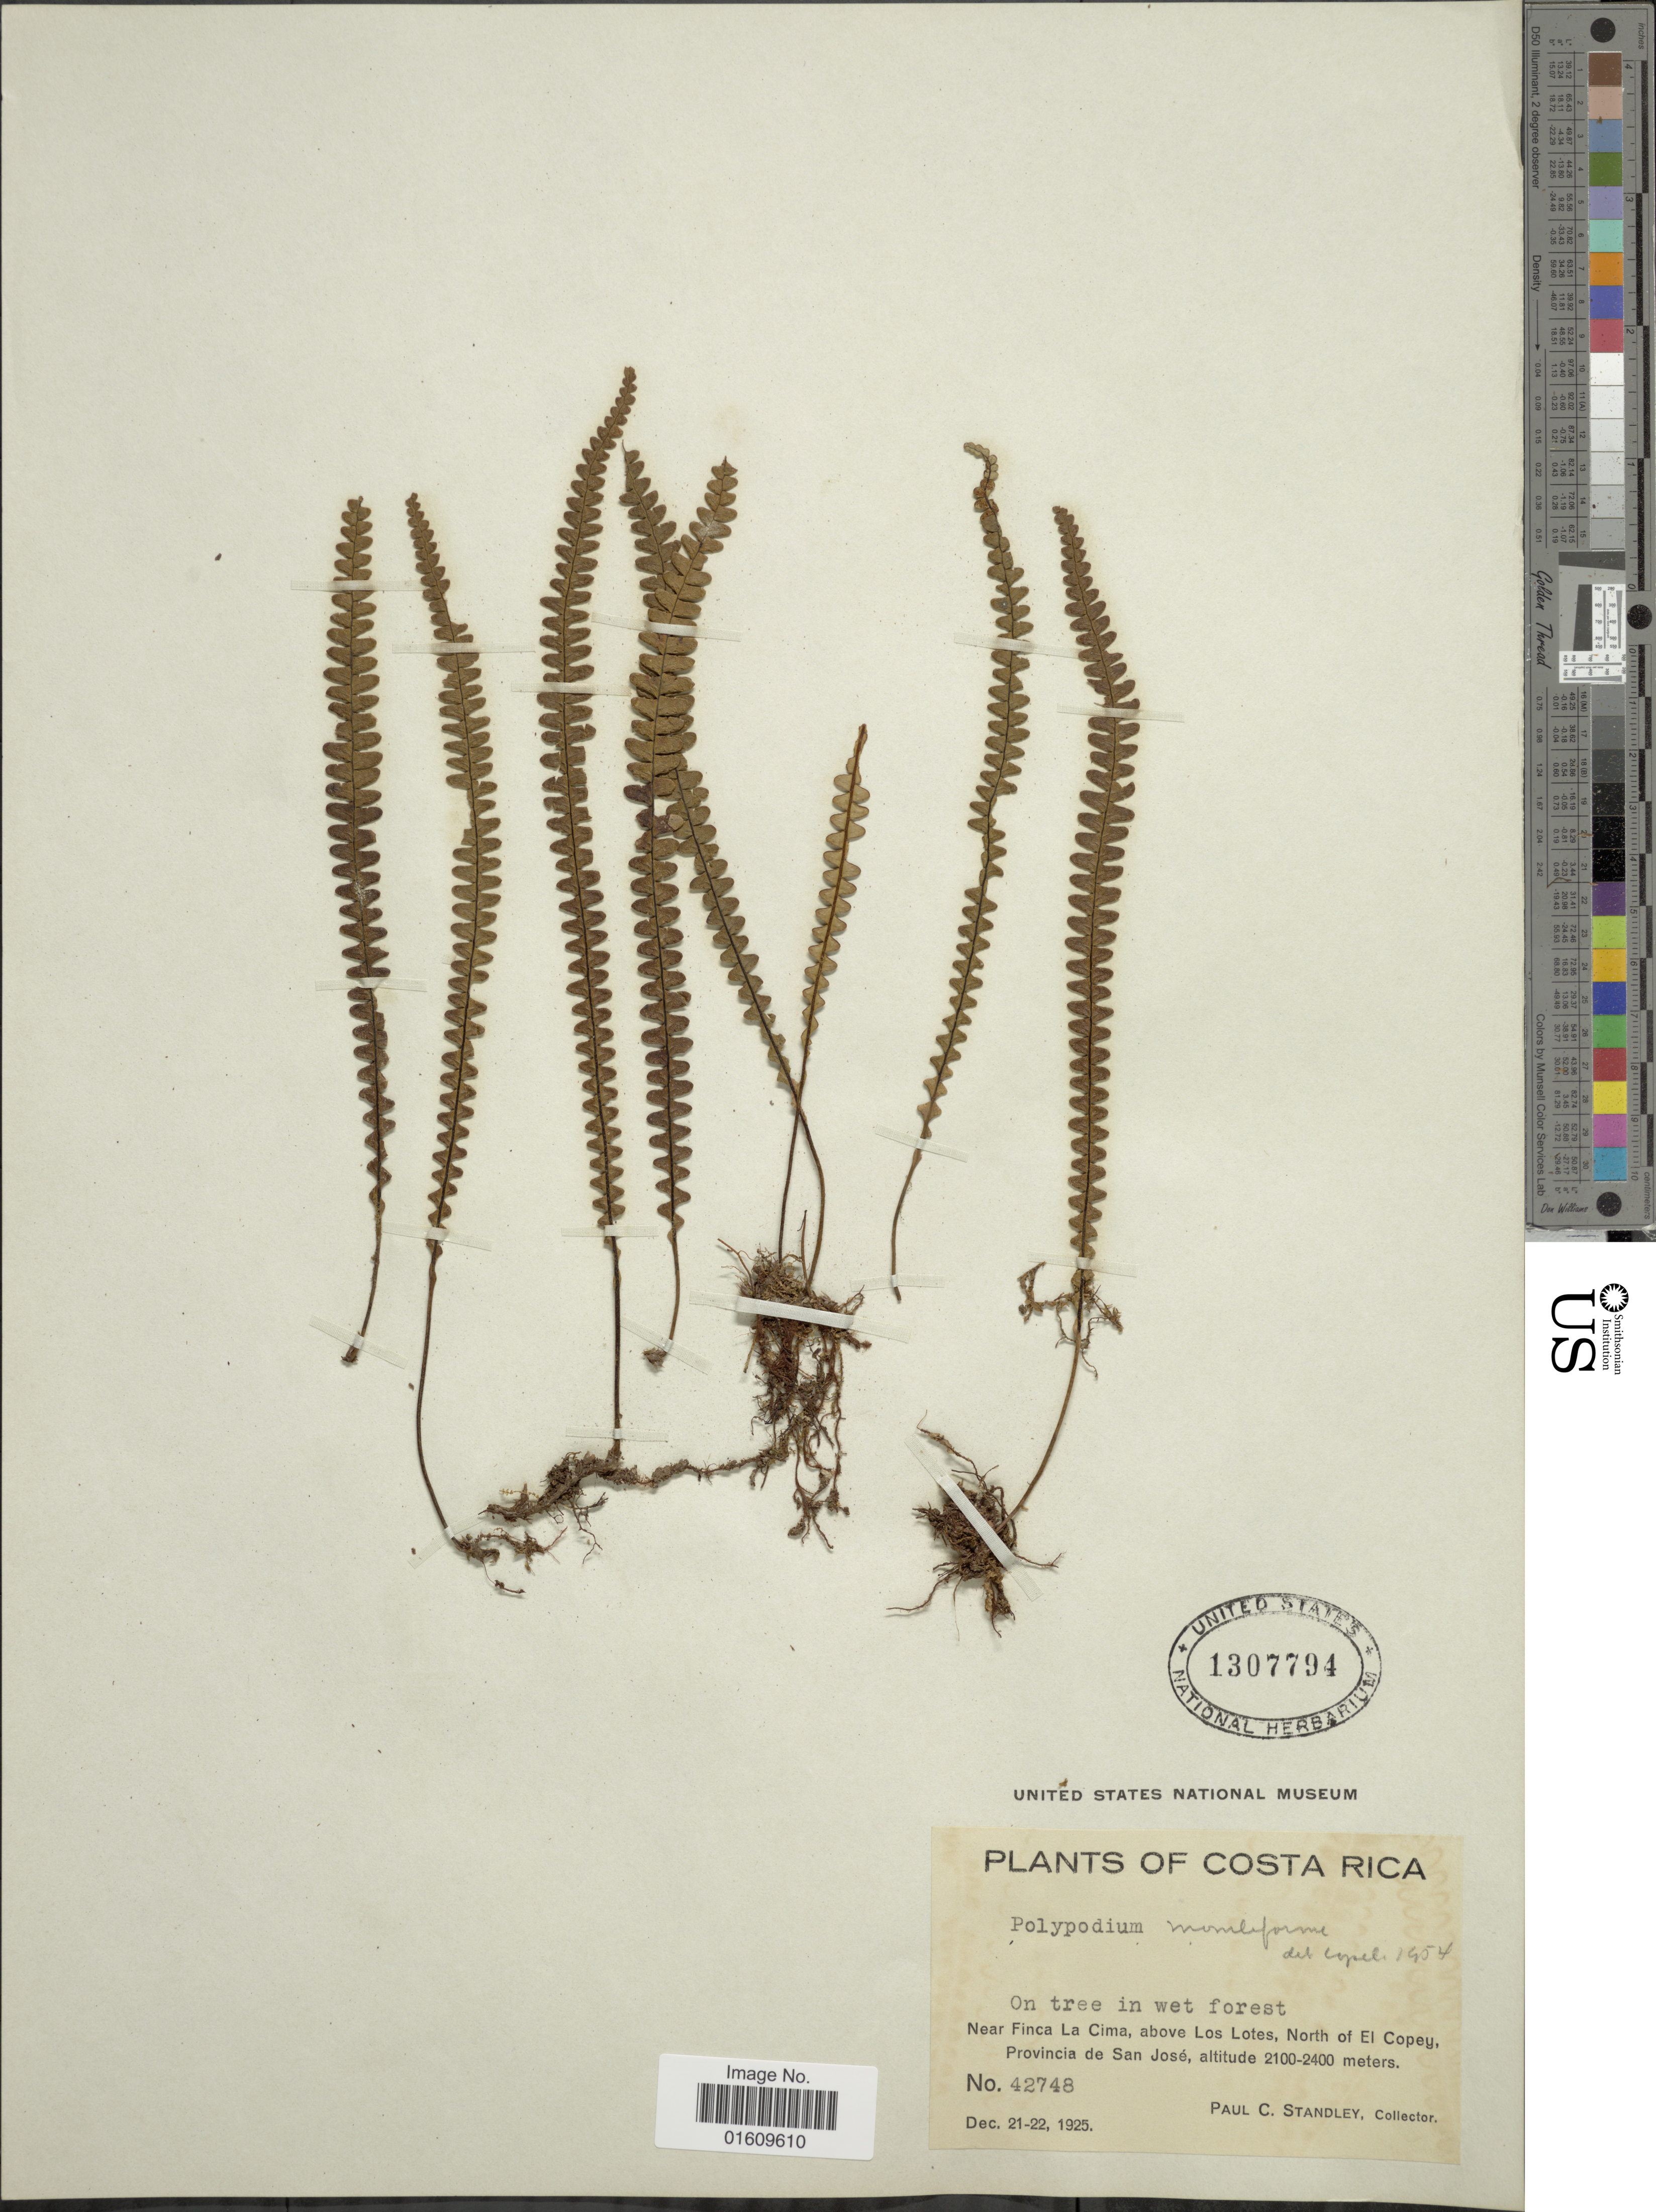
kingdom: Plantae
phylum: Tracheophyta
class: Polypodiopsida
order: Polypodiales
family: Polypodiaceae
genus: Melpomene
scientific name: Melpomene moniliformis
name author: (Lag. ex Sw.) A.R. Sm. & R.C. Moran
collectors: P. C. Standley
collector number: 42748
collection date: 1925-12-21/1925-12-22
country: Costa Rica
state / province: San José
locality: Near Finca La Cima, above Los Lotes, north of El Copey, Provincia de San Jose.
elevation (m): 2100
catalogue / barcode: US 1307794